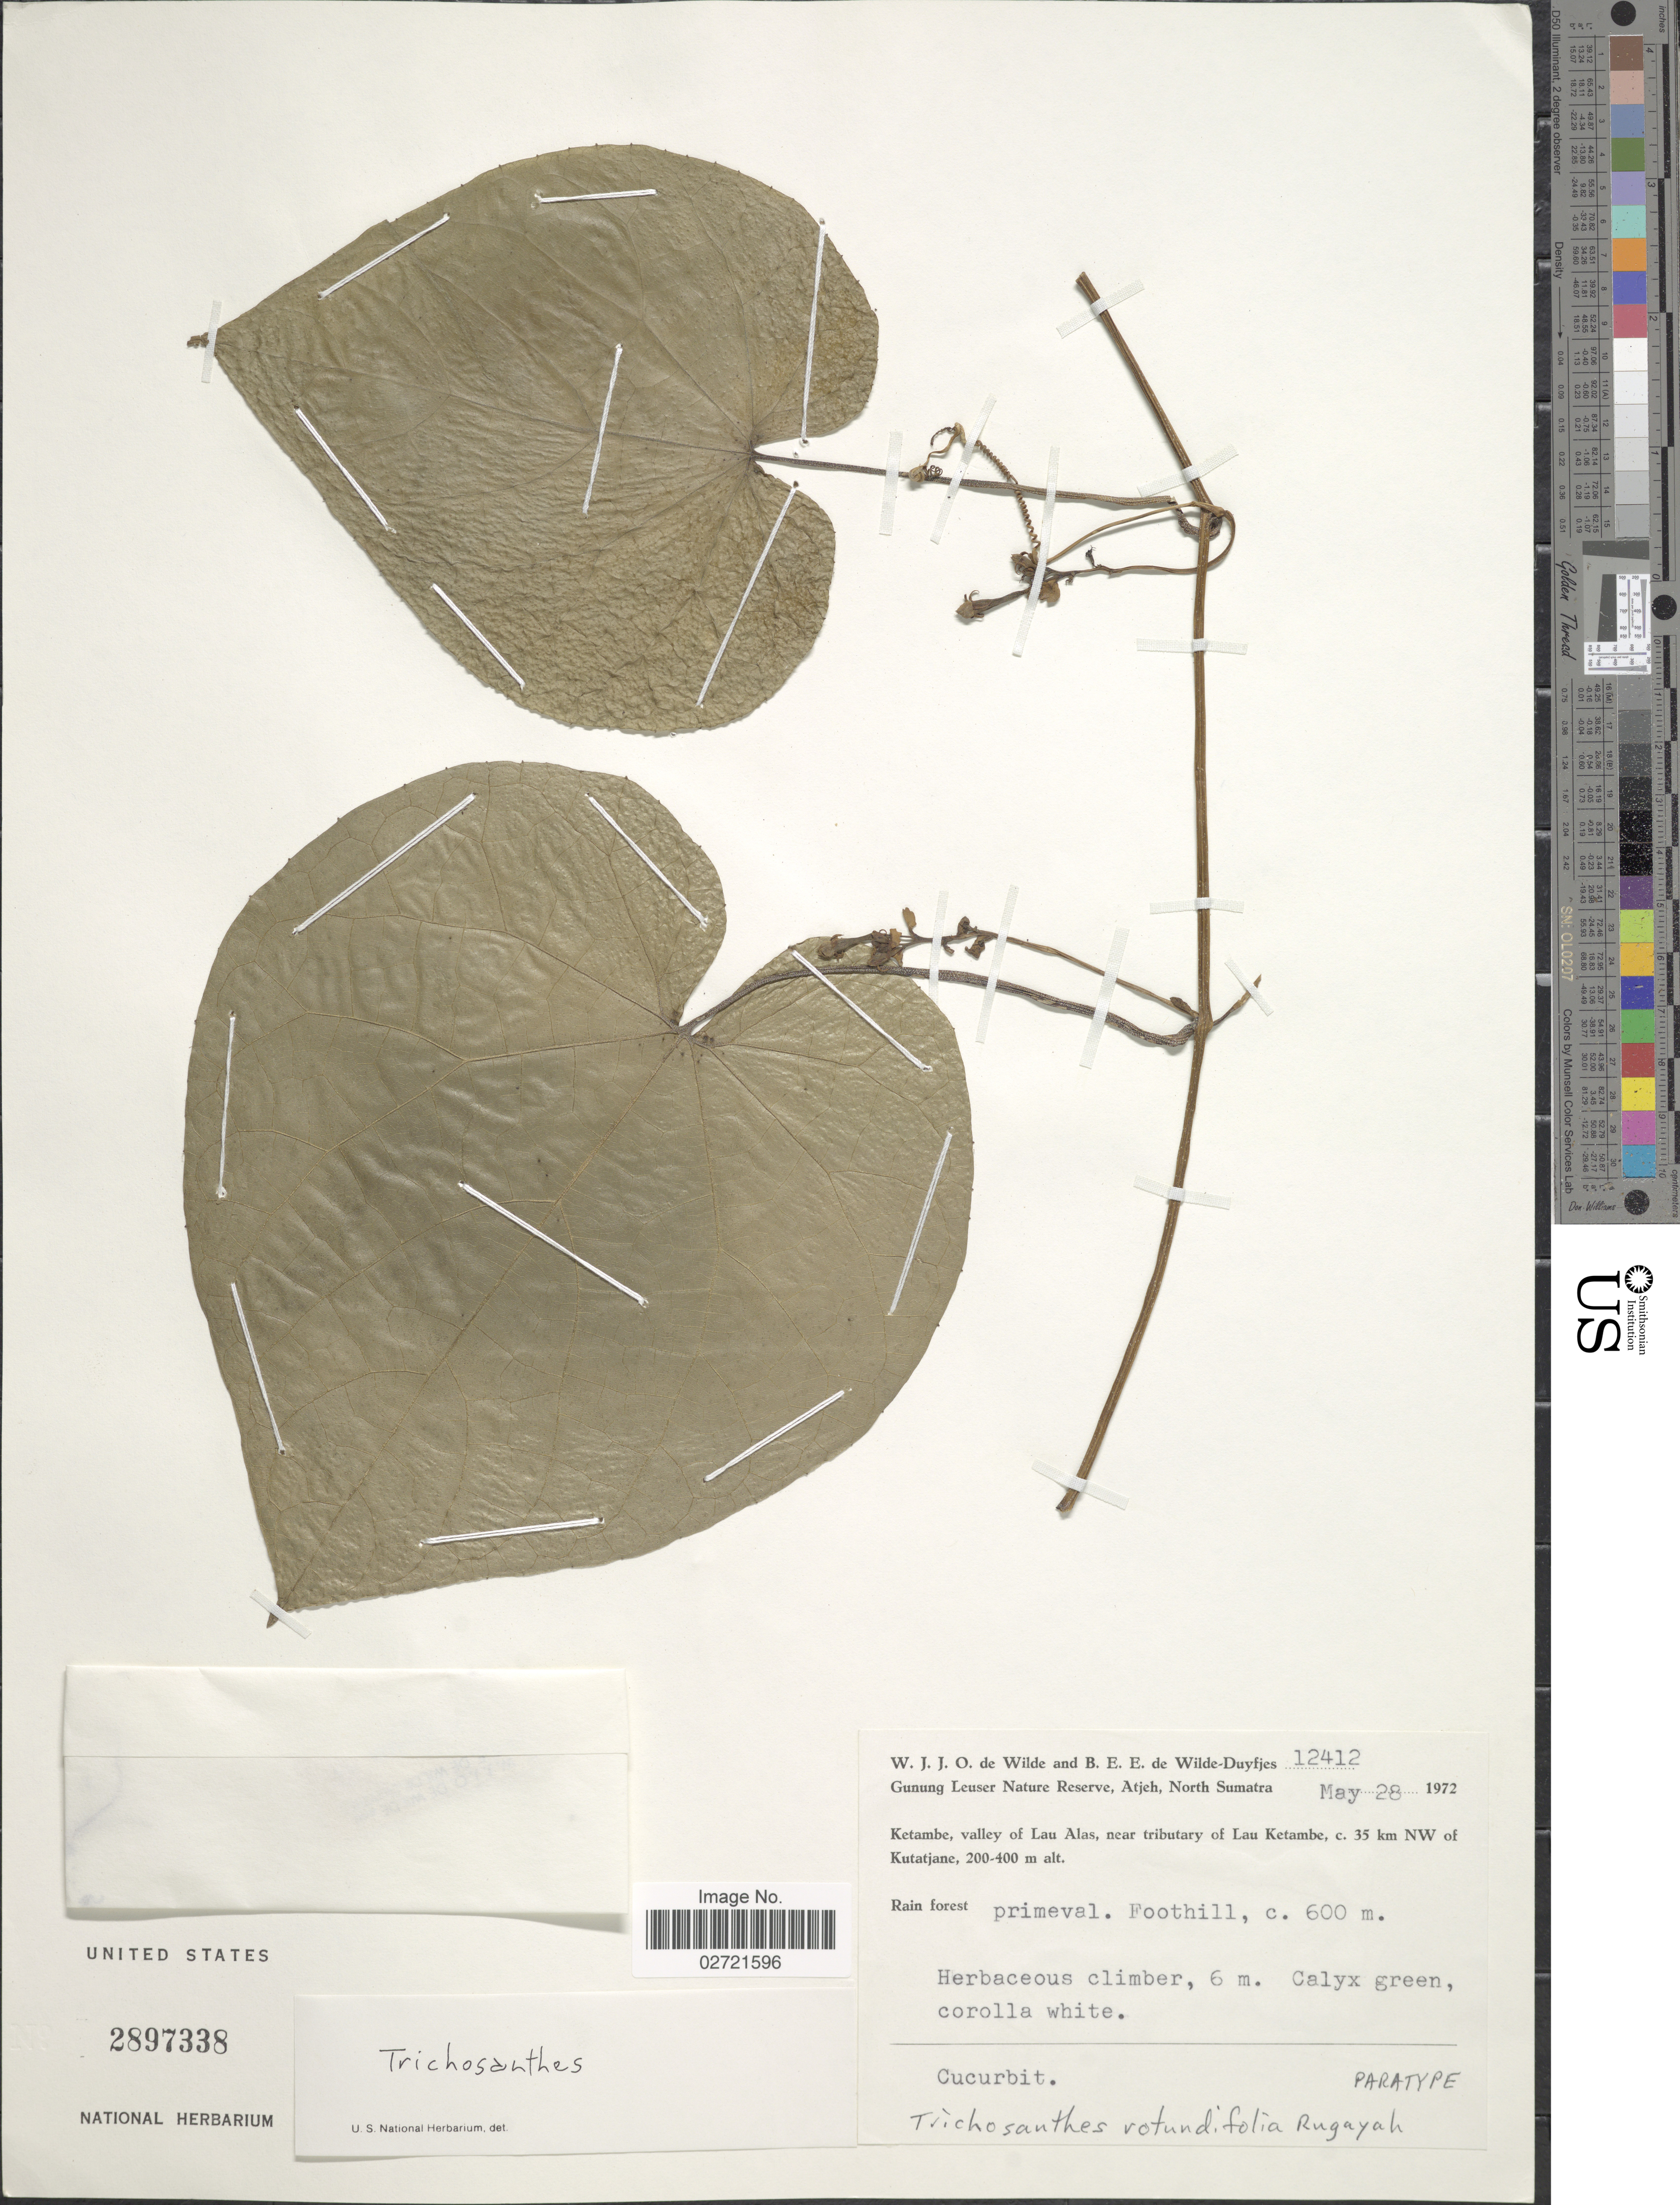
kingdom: Plantae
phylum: Tracheophyta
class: Magnoliopsida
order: Cucurbitales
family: Cucurbitaceae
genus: Trichosanthes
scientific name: Trichosanthes rotundifolia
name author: Rugayah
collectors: W. J. de Wilde & B. E. de Wilde-Duyfjes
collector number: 12412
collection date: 1972-05-28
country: Indonesia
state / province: Sumatra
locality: Gunung Leuser Nature Reserve, Atjeh, North Sumatra, Ketambe, valley of Lau Alas, near tributary of Lau Ketambe, 35 km NW of Kutatjane.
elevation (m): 200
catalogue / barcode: US 2897338